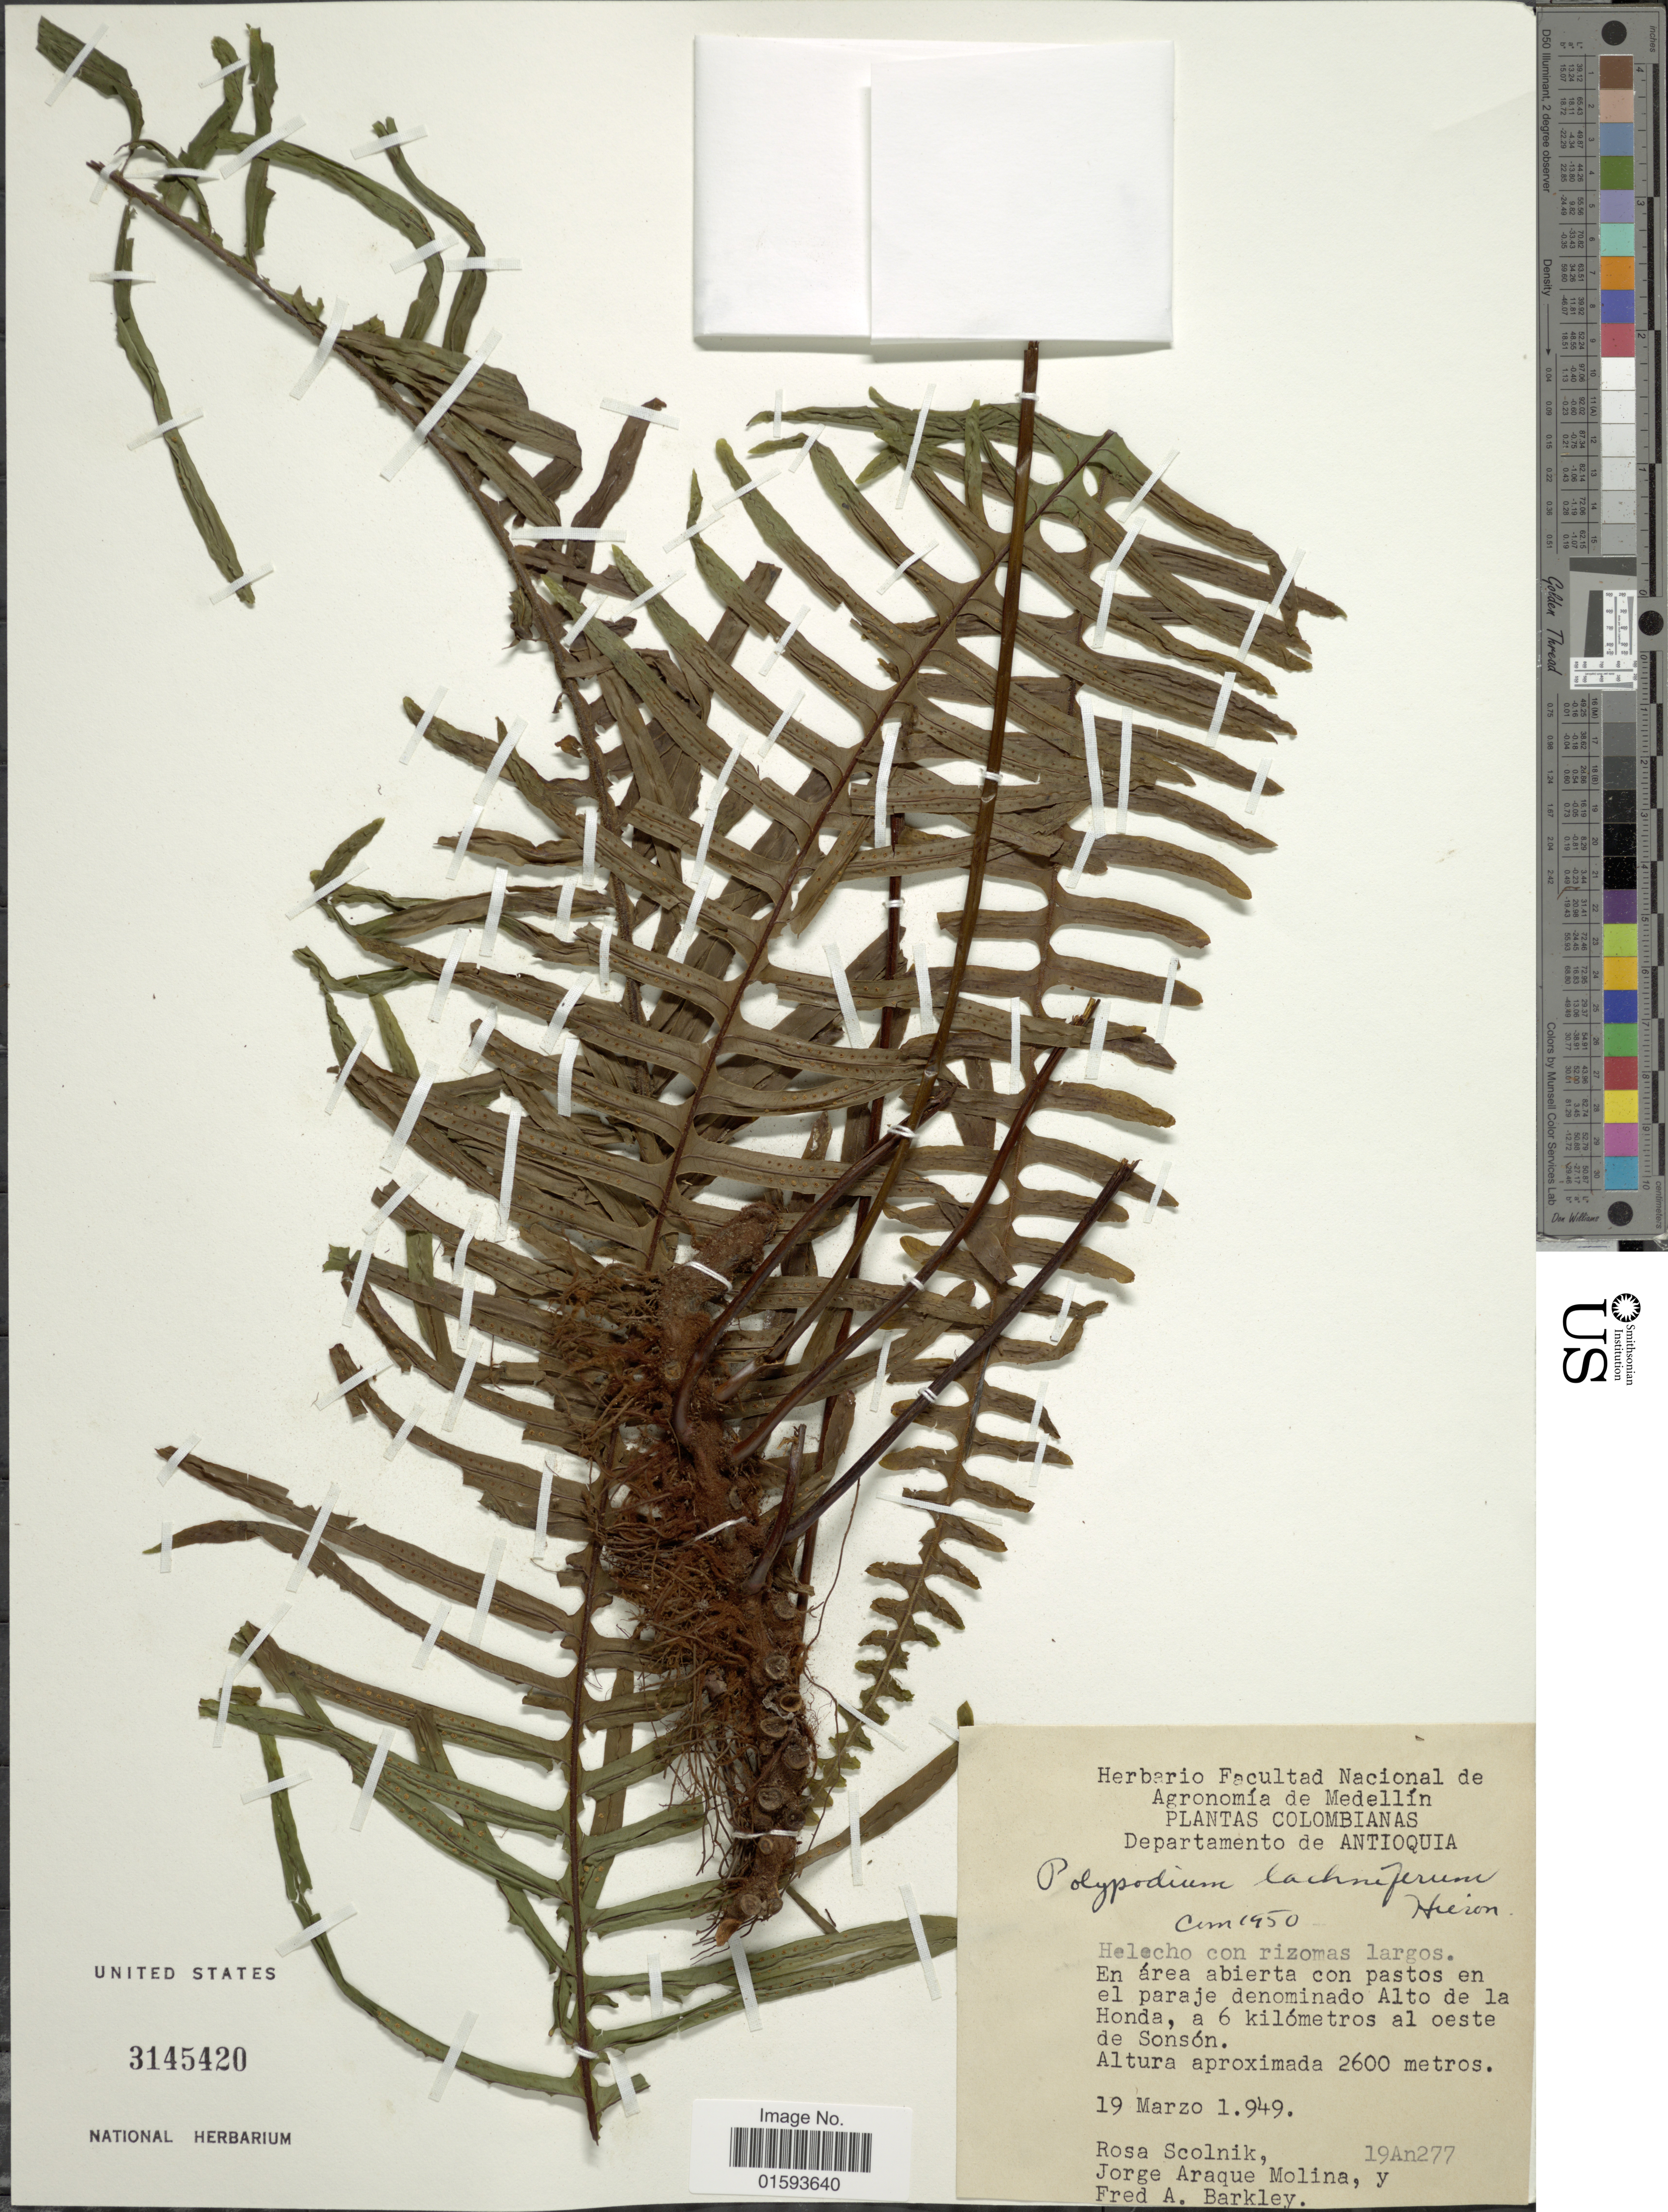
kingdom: Plantae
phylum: Tracheophyta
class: Polypodiopsida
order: Polypodiales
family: Polypodiaceae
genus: Pecluma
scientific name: Pecluma eurybasis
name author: (C. Chr.) M.G. Price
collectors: R. Scolnik, J. A. Molina & F. A. Barkley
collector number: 19An277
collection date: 1949-03-19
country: Colombia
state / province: Antioquia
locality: Helecho con rizomas largos. En area abierta con pastos en el paraje denominado Alto de la Honda, a 6 kilometros al oeste de Sonson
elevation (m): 2600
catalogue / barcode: US 3145420